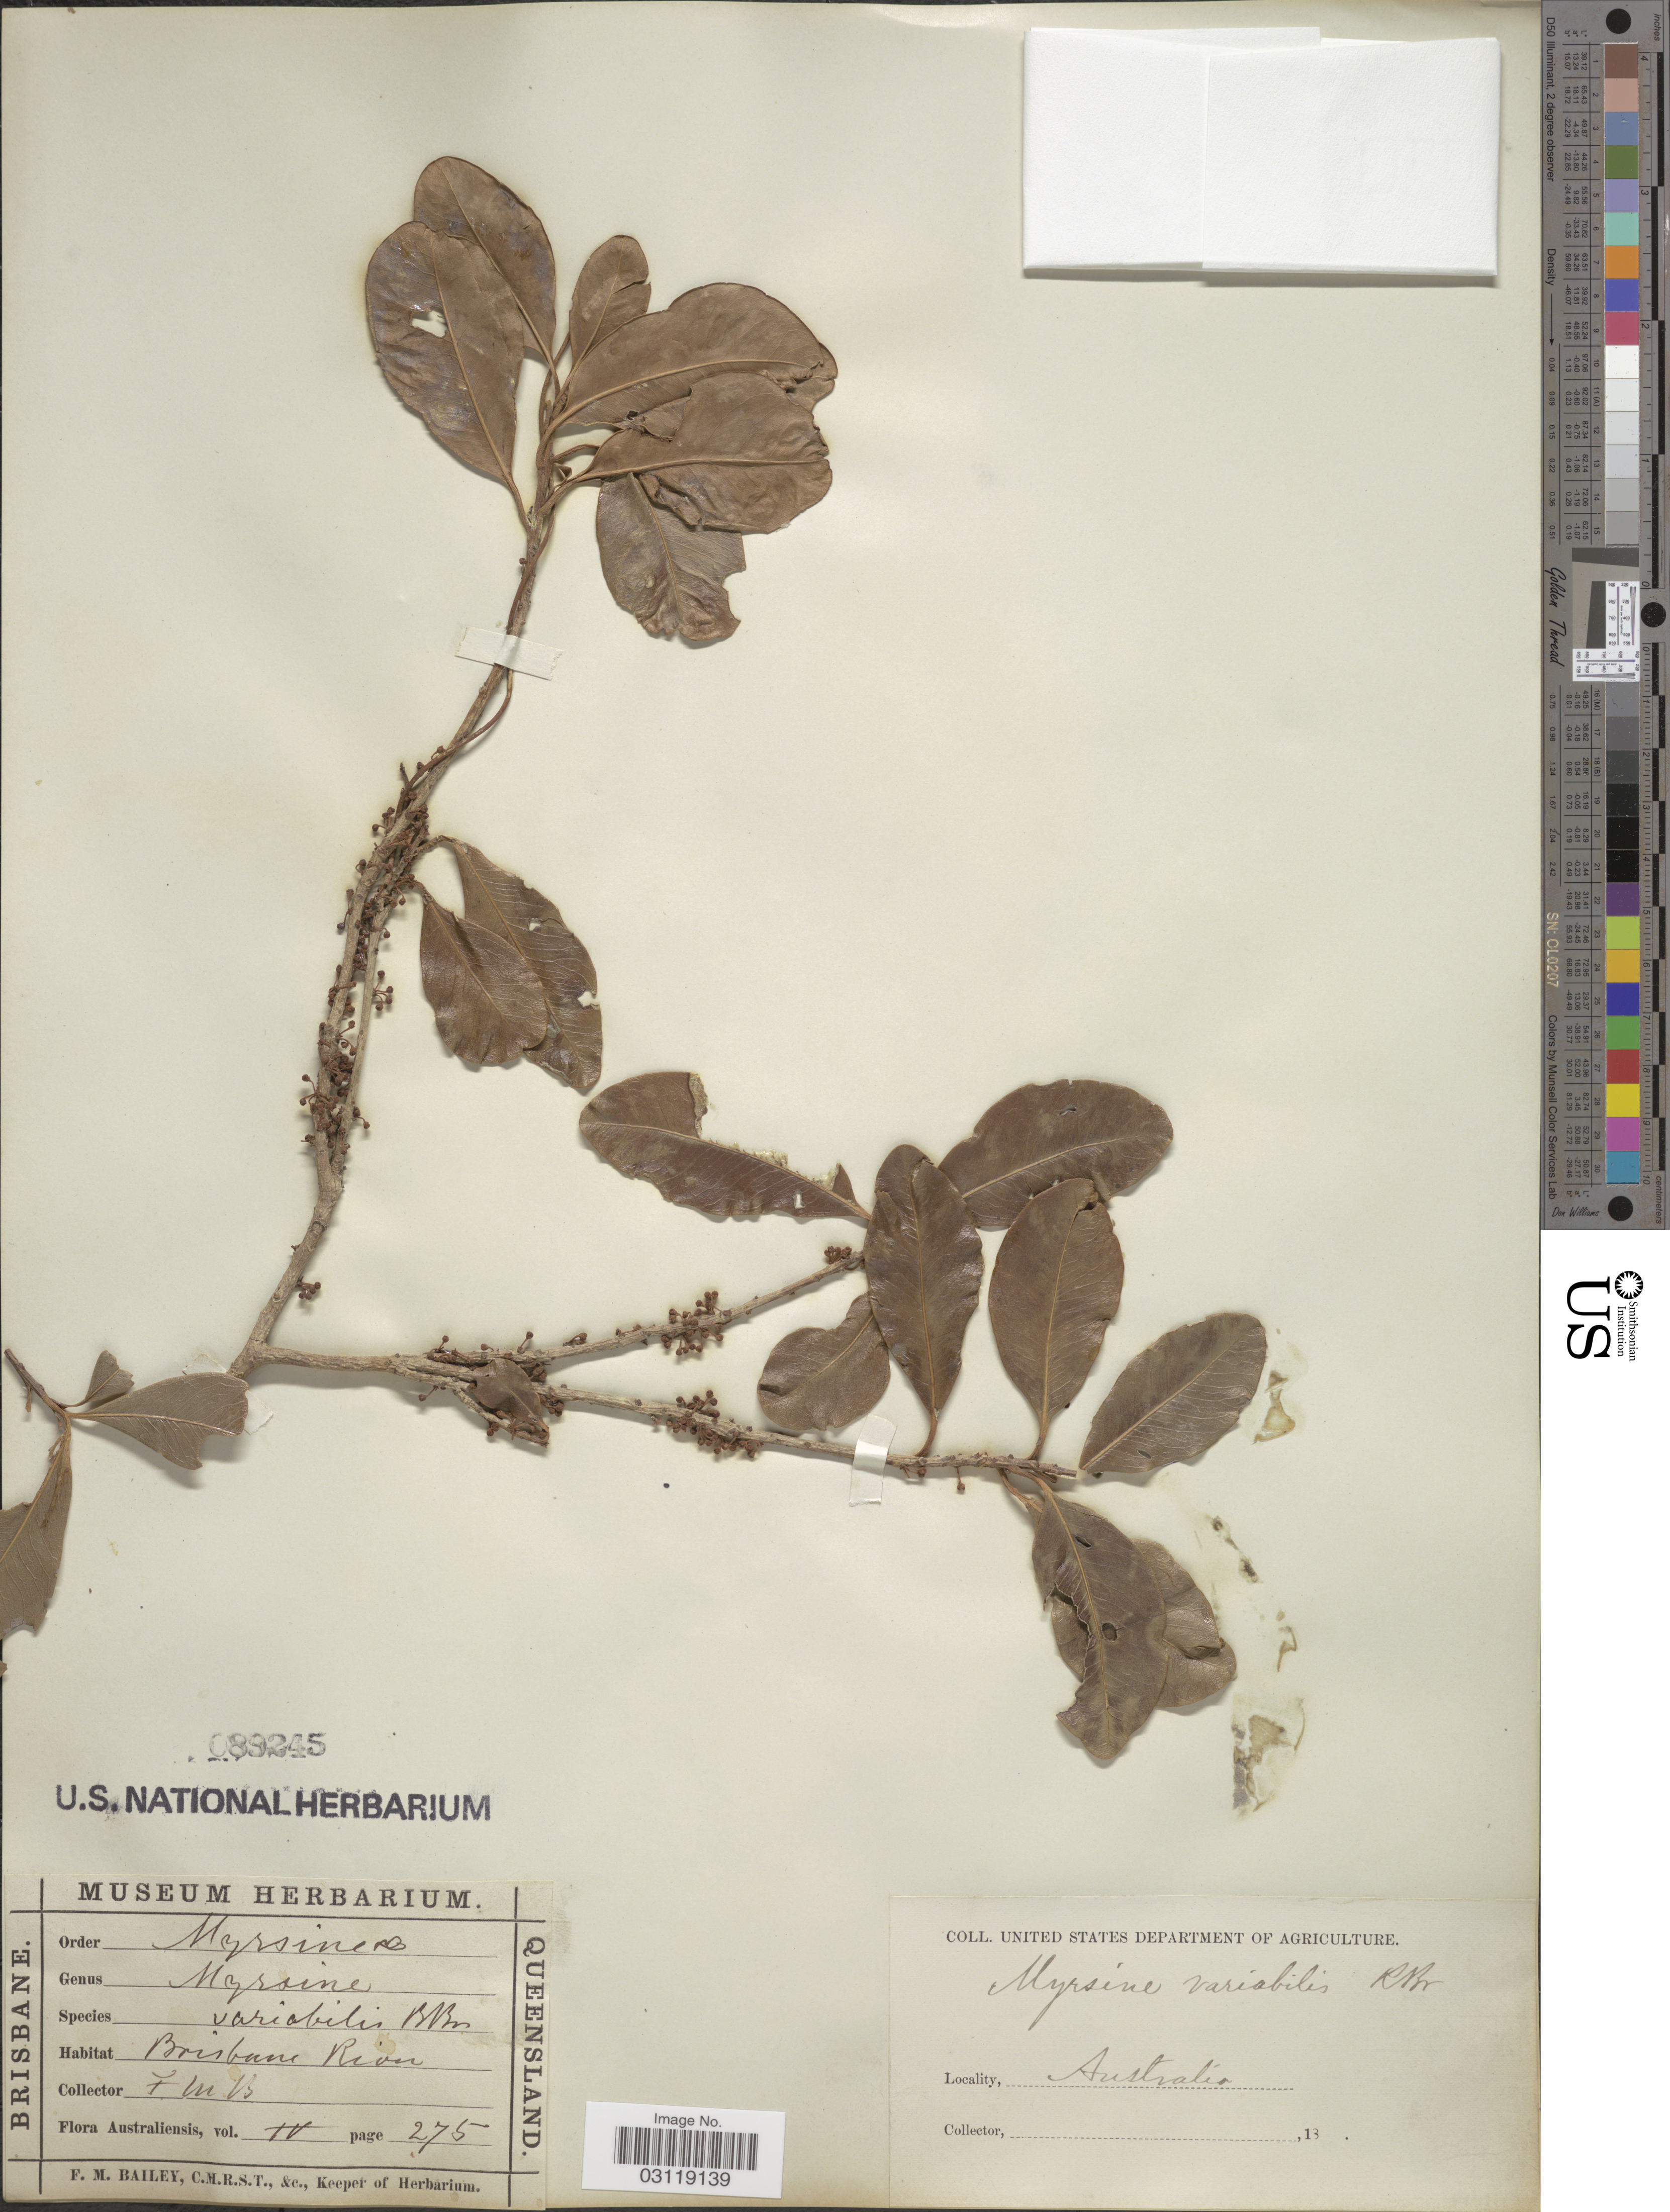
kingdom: Plantae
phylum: Tracheophyta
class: Magnoliopsida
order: Ericales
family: Primulaceae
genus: Rapanea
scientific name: Rapanea variablis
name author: (R. Br.) Mez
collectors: F. M. Bailey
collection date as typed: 18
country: Australia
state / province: Queensland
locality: Brisbane River.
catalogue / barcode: US 89245